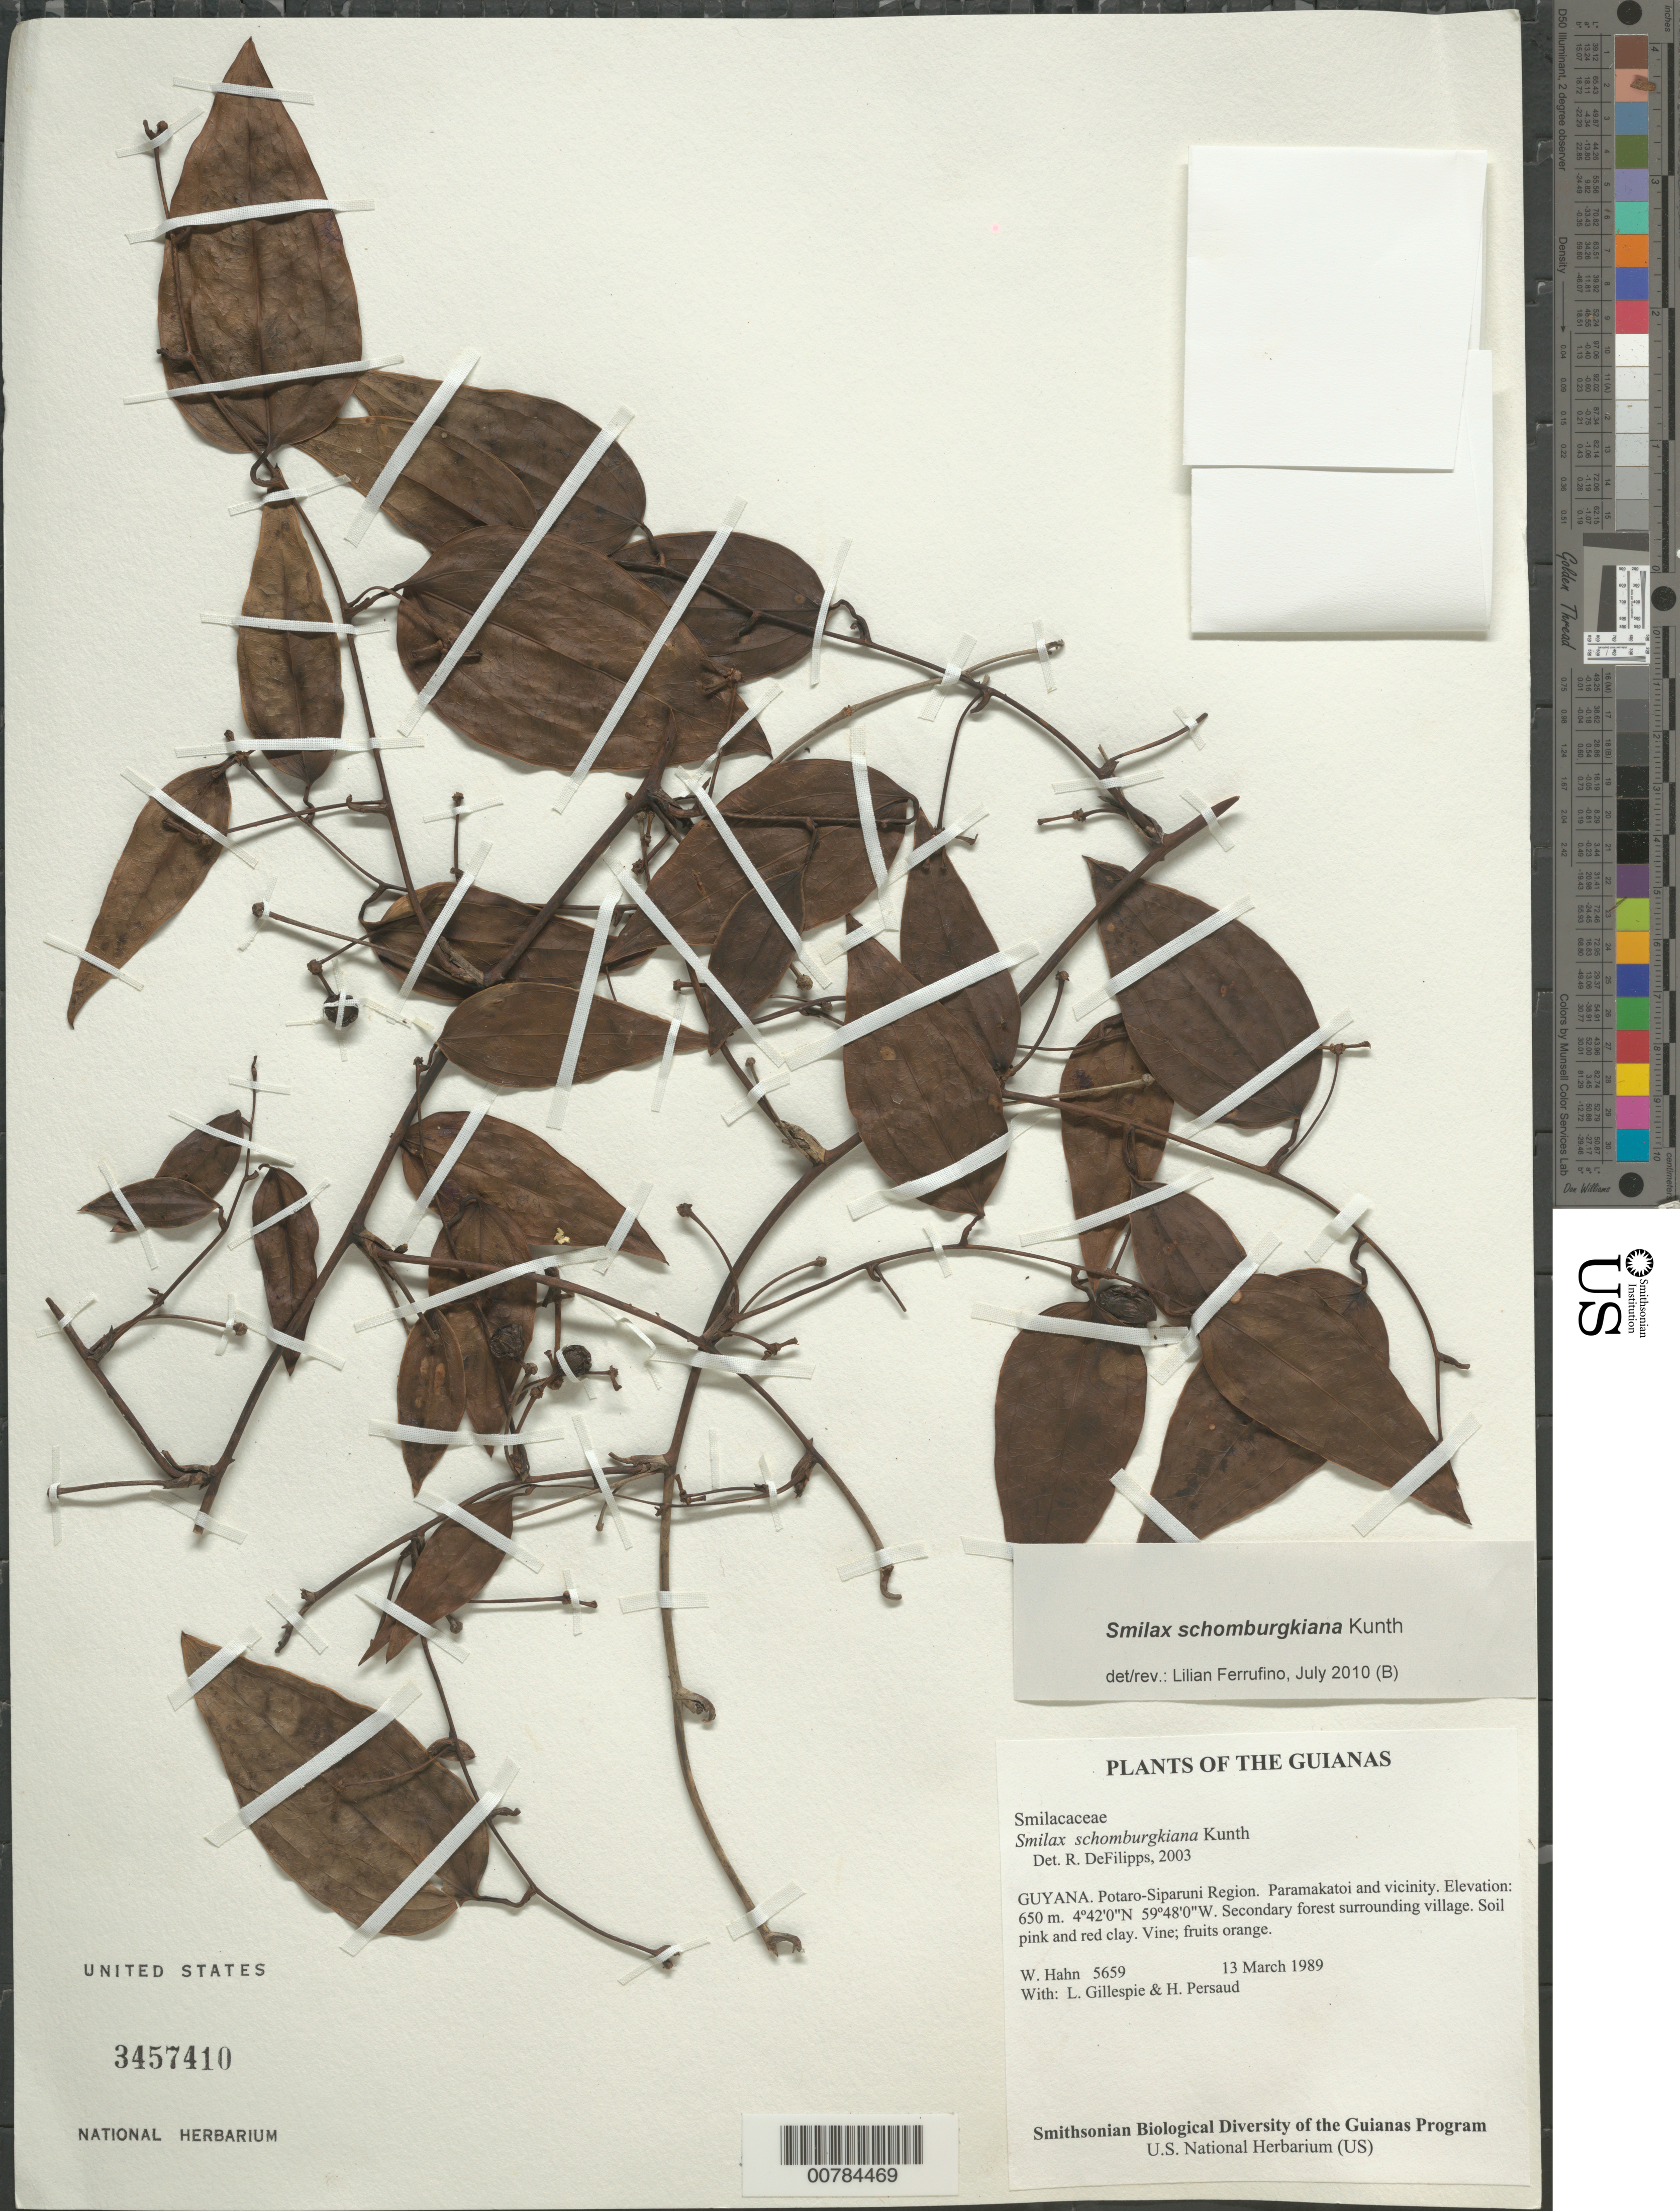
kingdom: Plantae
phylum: Tracheophyta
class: Liliopsida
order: Liliales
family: Smilacaceae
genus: Smilax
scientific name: Smilax schomburgkiana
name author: Kunth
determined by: DeFilipps, R. A.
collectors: W. Hahn, L. J. Gillespie & H. Persaud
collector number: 5659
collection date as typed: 13 March 1989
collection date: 1989-03-13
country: Guyana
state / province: Potaro-Siparuni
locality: Paramakatoi and vicinity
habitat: Secondary forest surrounding village. Soil pink and red clay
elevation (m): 650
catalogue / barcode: US 3457410